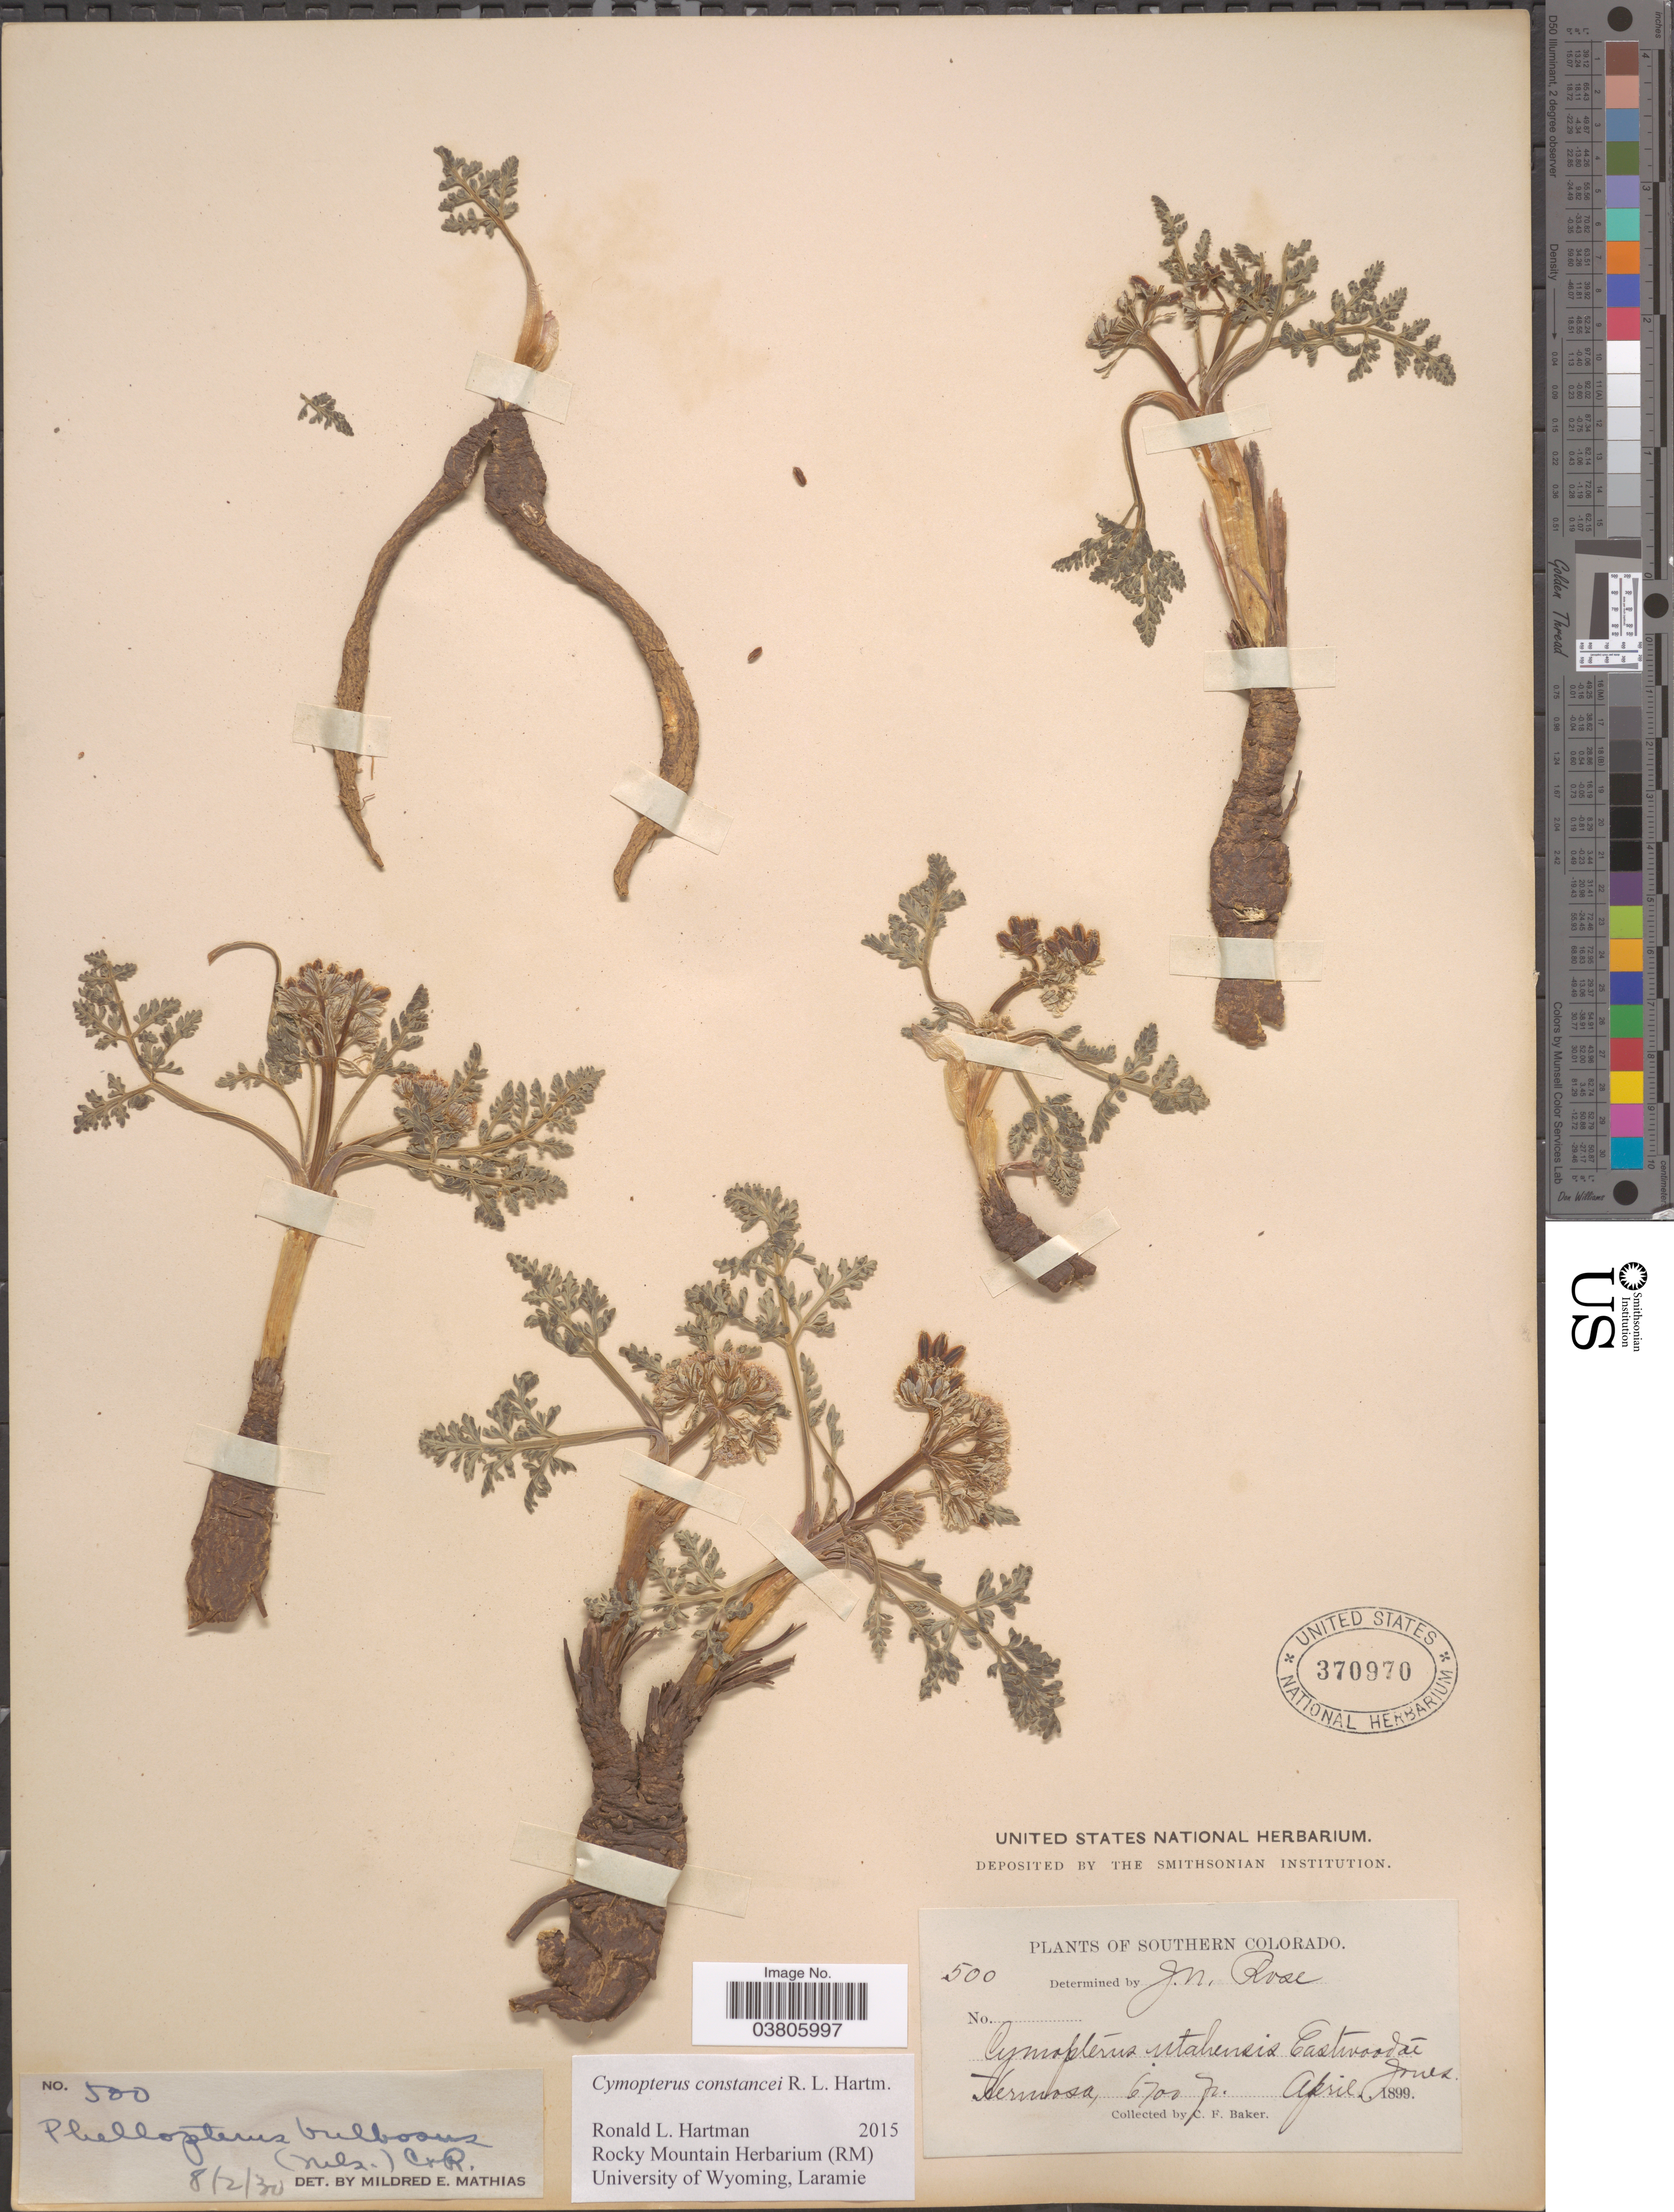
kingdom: Plantae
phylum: Tracheophyta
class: Magnoliopsida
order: Apiales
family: Apiaceae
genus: Cymopterus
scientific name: Cymopterus constancei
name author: R.L. Hartm.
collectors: C. F. Baker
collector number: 500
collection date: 1899-04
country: United States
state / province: Colorado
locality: Southern Colorado. Hermosa.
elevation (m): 2042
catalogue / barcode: US 370970